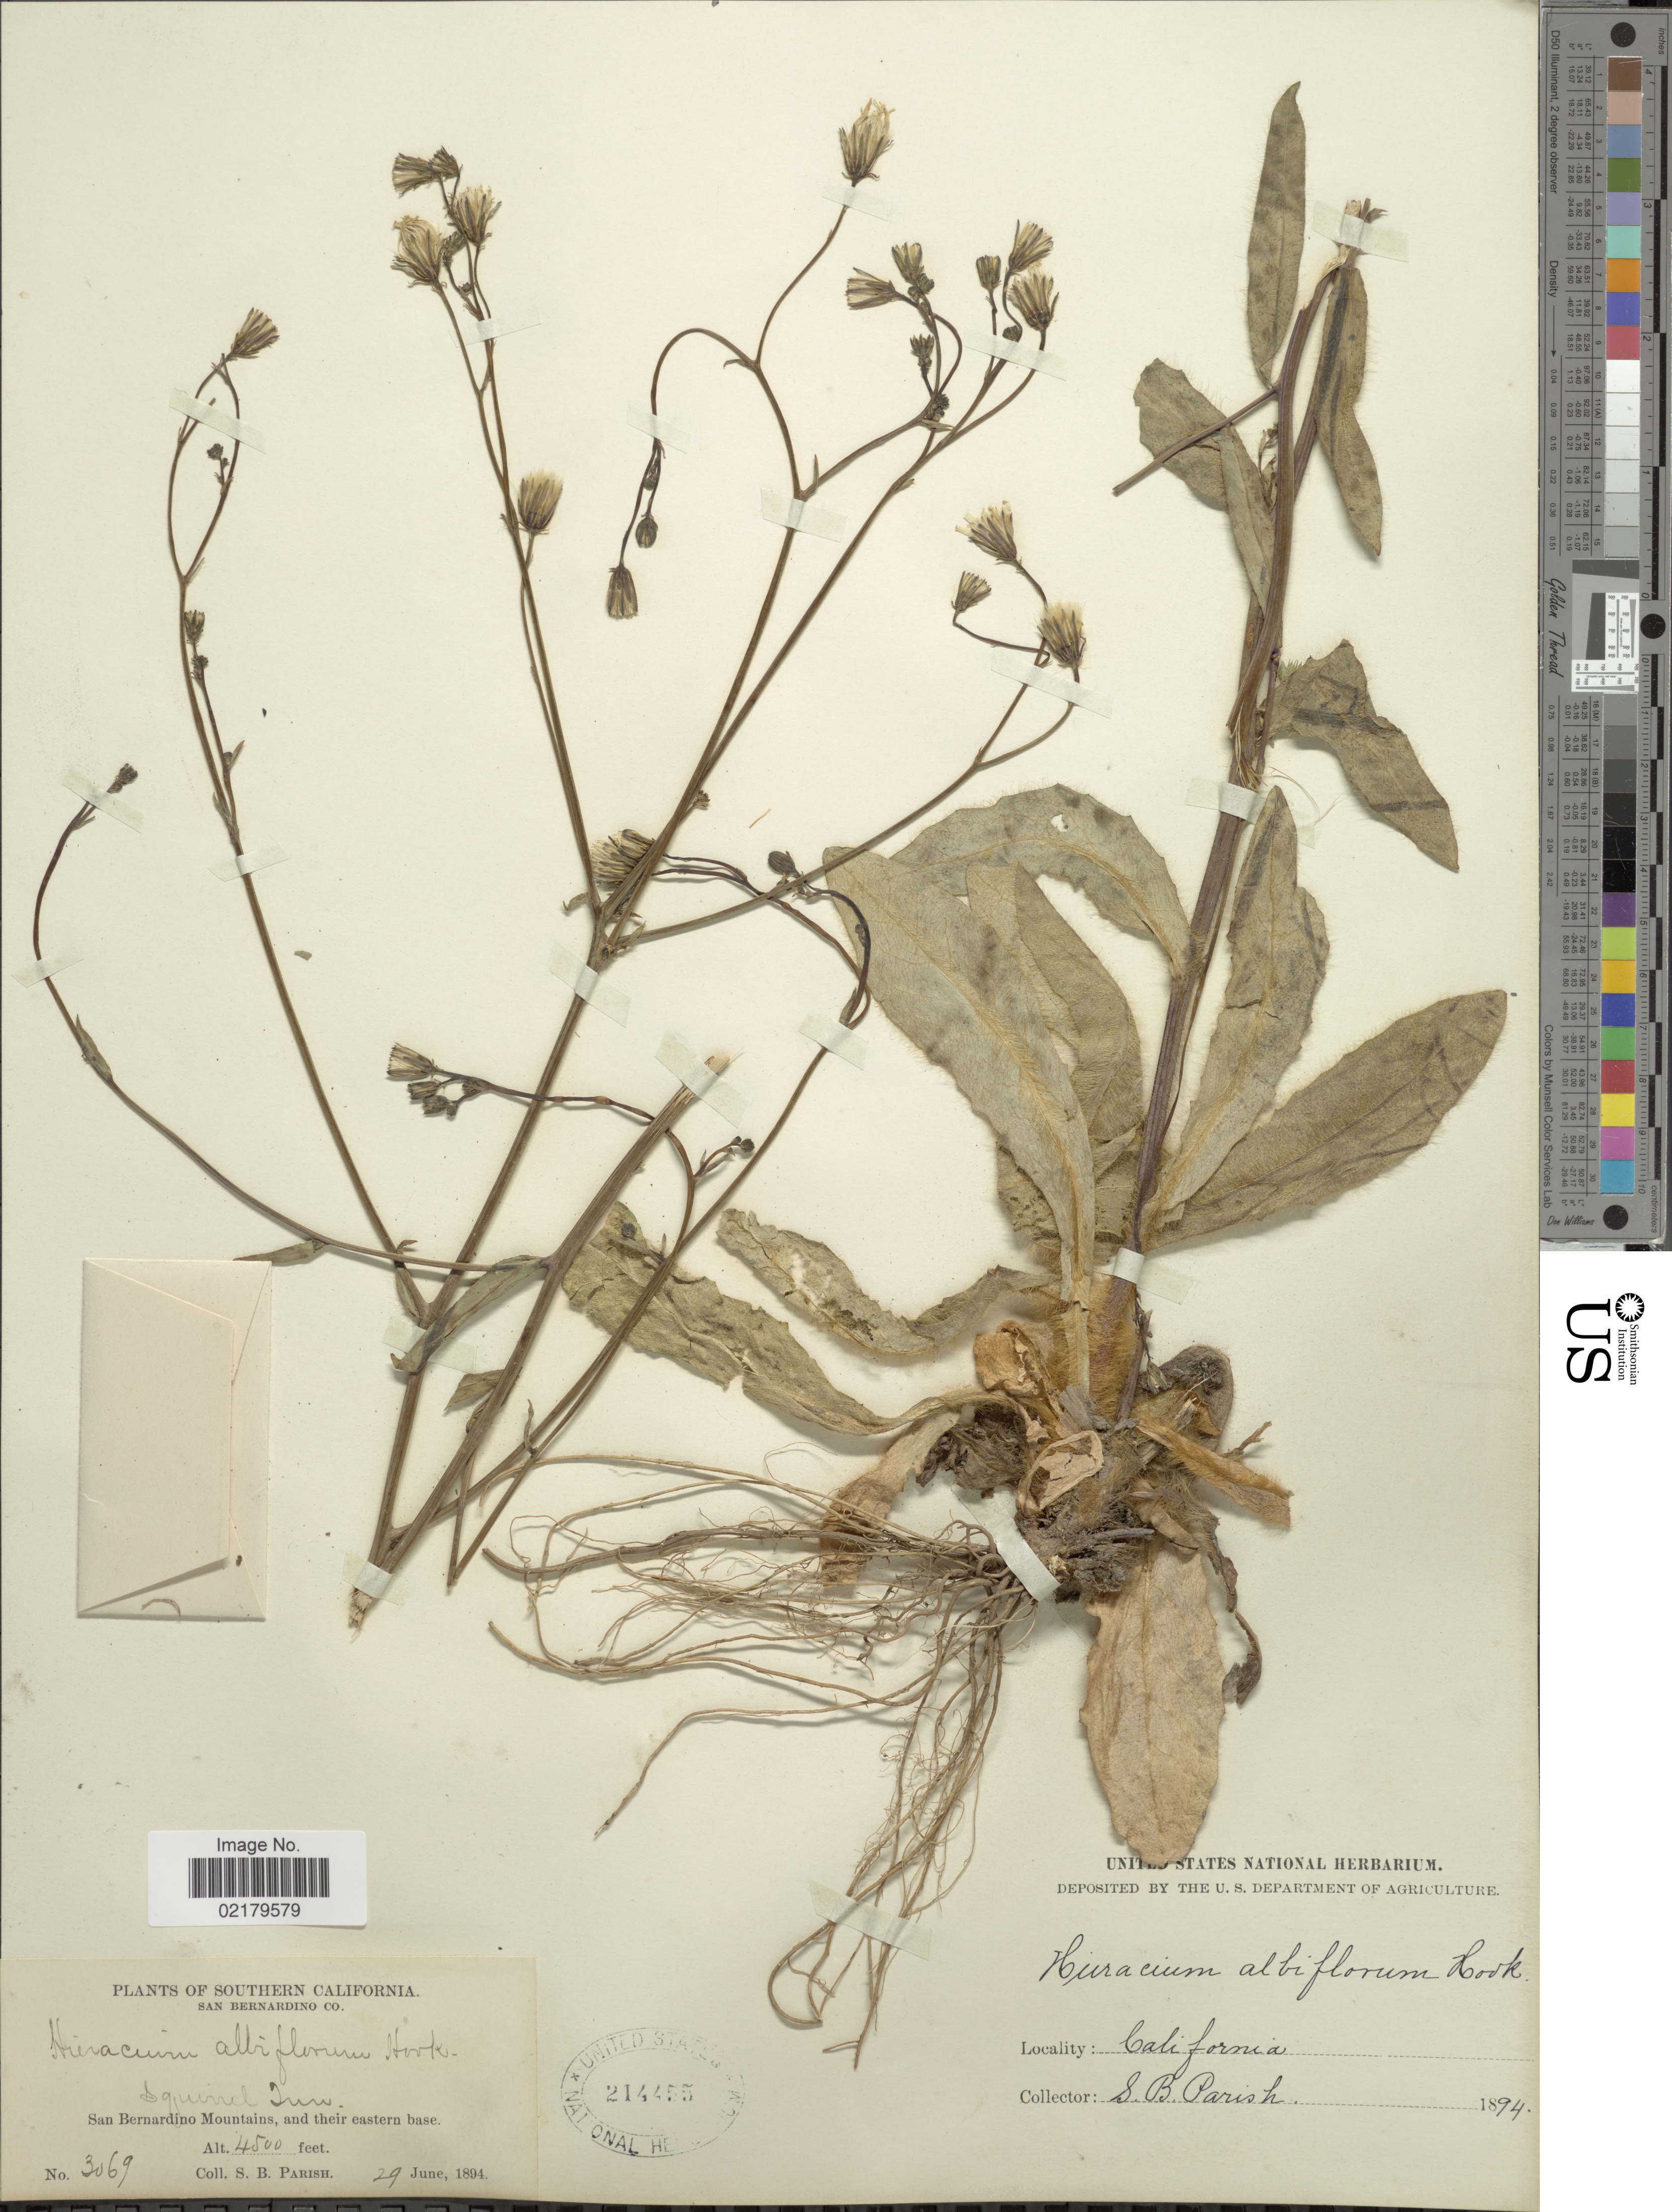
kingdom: Plantae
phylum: Tracheophyta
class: Magnoliopsida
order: Asterales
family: Asteraceae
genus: Hieracium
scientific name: Hieracium albiflorum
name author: Hook.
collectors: S. B. Parish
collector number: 3069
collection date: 1894-06-29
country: United States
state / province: California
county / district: San Bernardino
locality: Southern California, San Bernardino Co, Squirrel inn, San Bernardino Mountains, and their eastern base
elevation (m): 1372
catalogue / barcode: US 214455